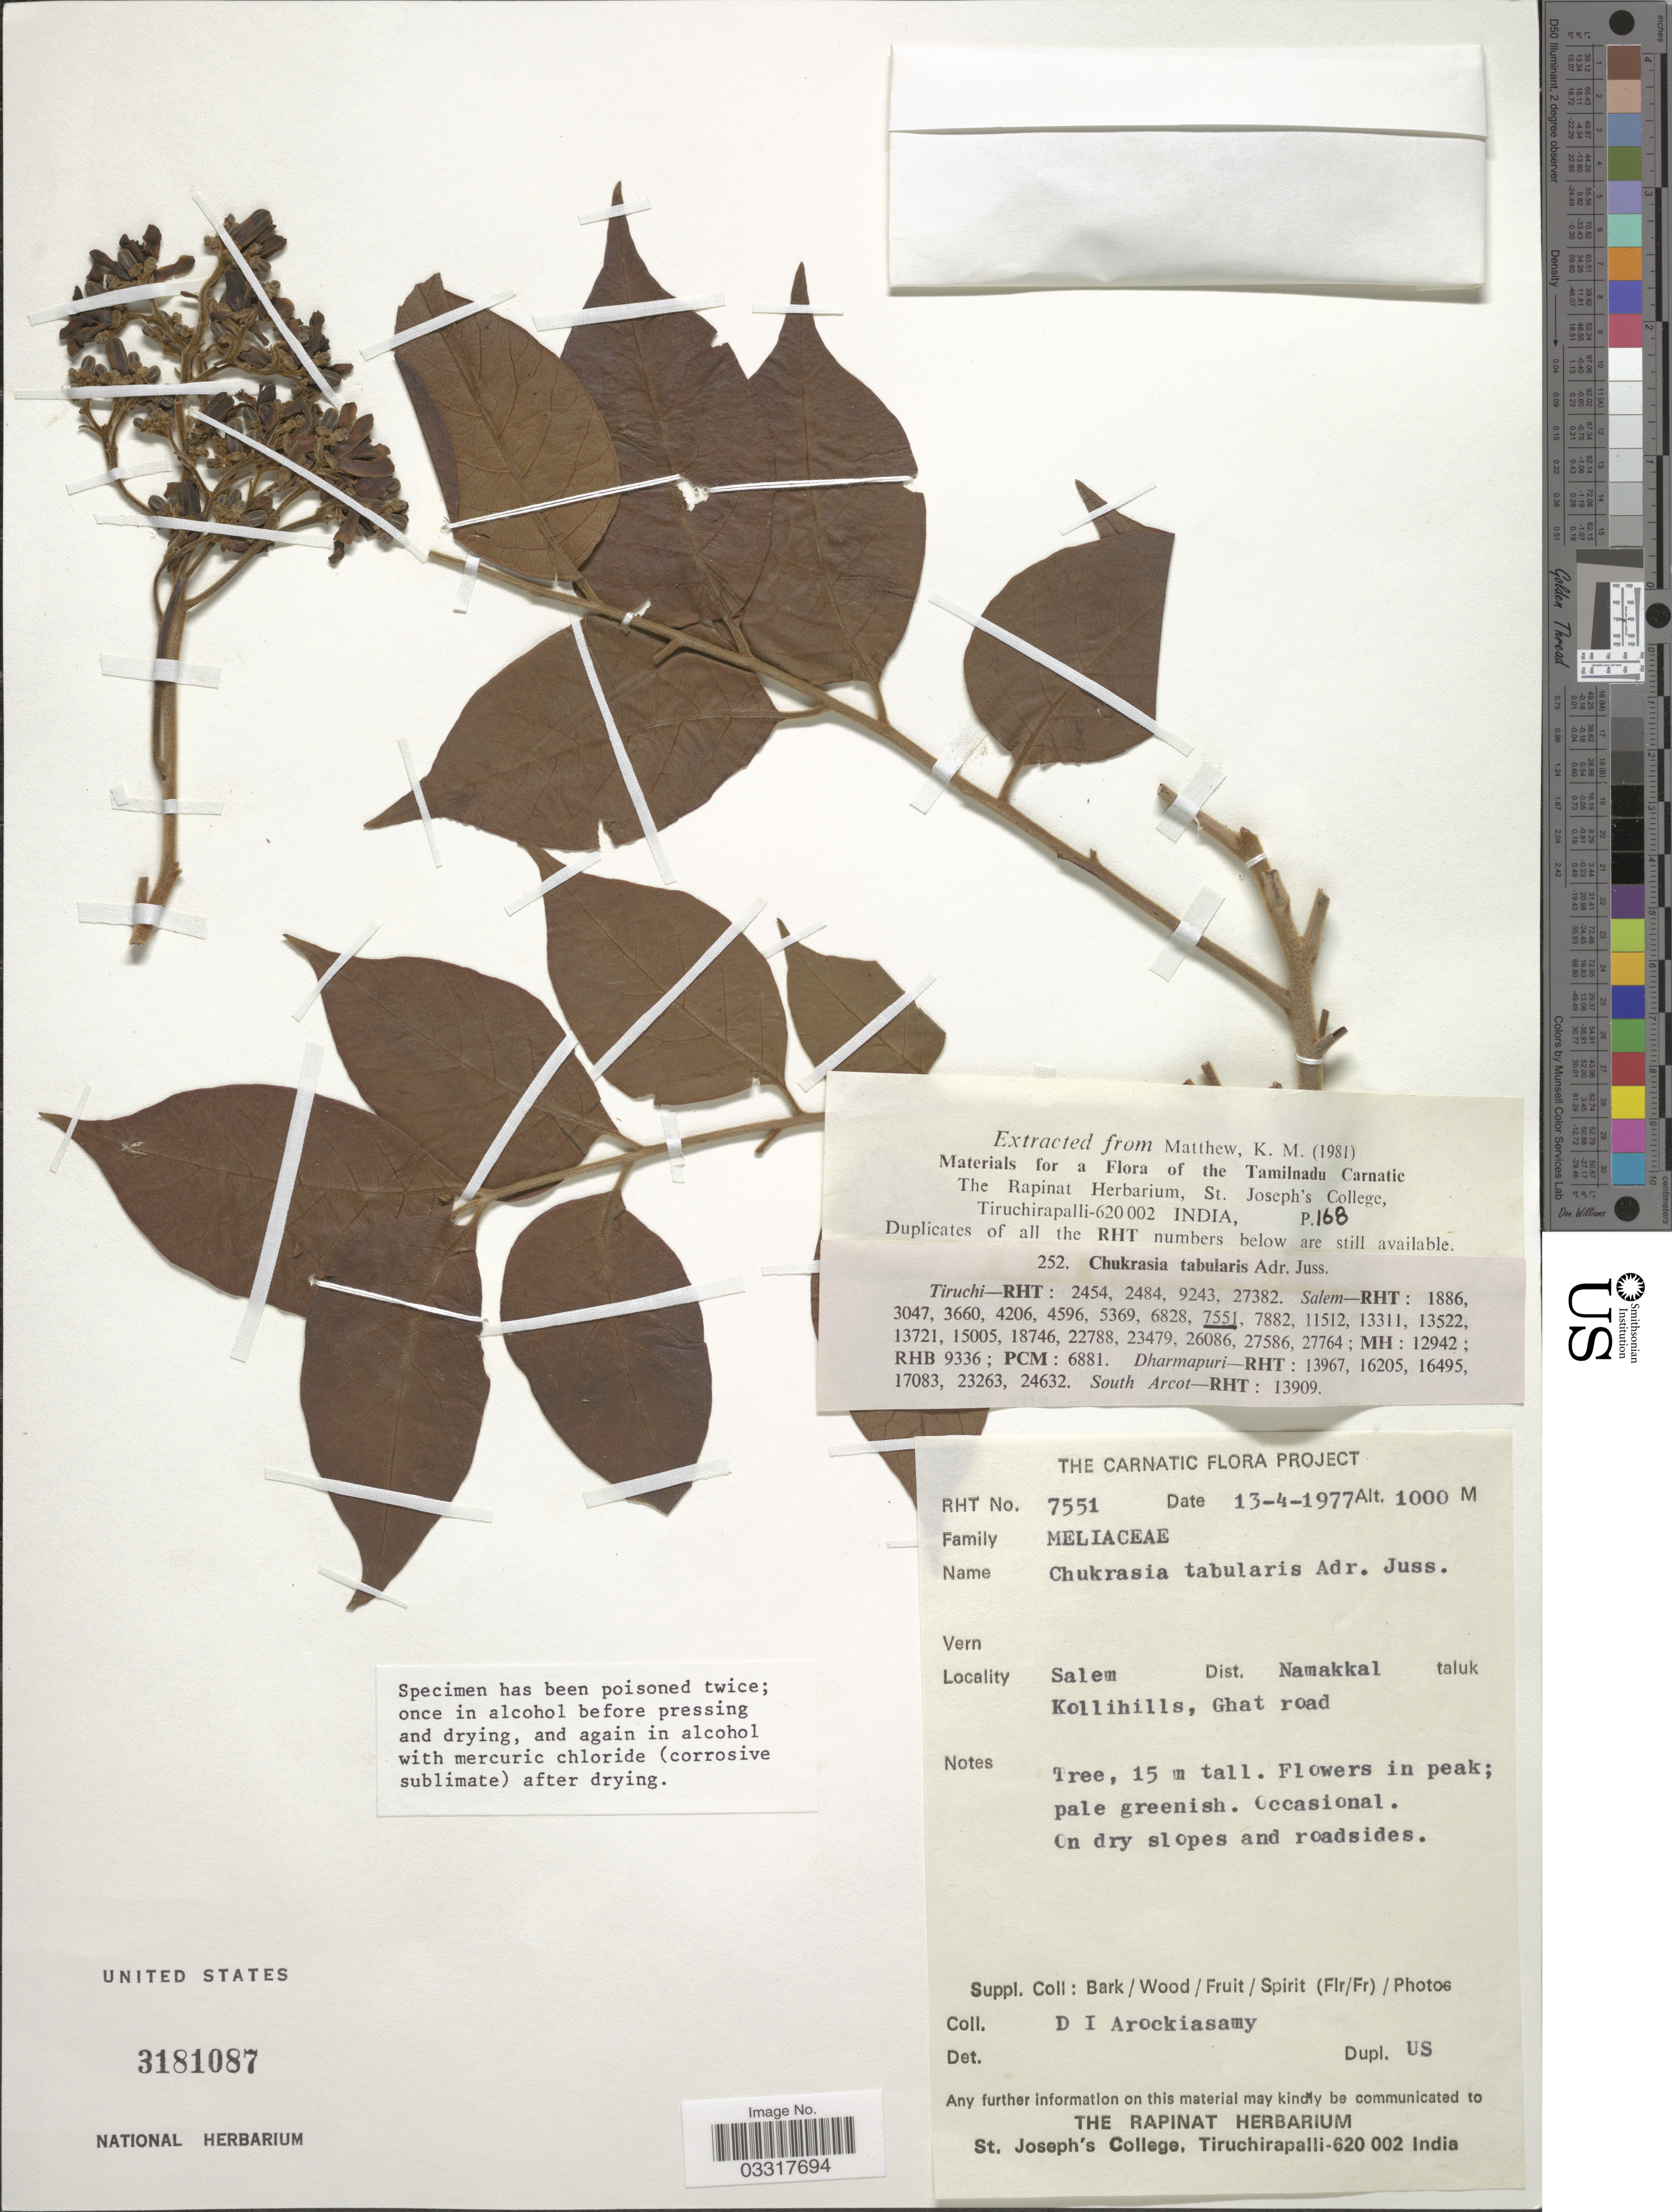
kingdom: Plantae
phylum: Tracheophyta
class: Magnoliopsida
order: Sapindales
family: Meliaceae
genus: Chukrasia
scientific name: Chukrasia tabularis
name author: A. Juss.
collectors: D. Arockiasamy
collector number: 7551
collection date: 1977-04-13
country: India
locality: Salem Dist. Namakkal taluk, Kollihills, Ghat road.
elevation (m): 1000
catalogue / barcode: US 3181087